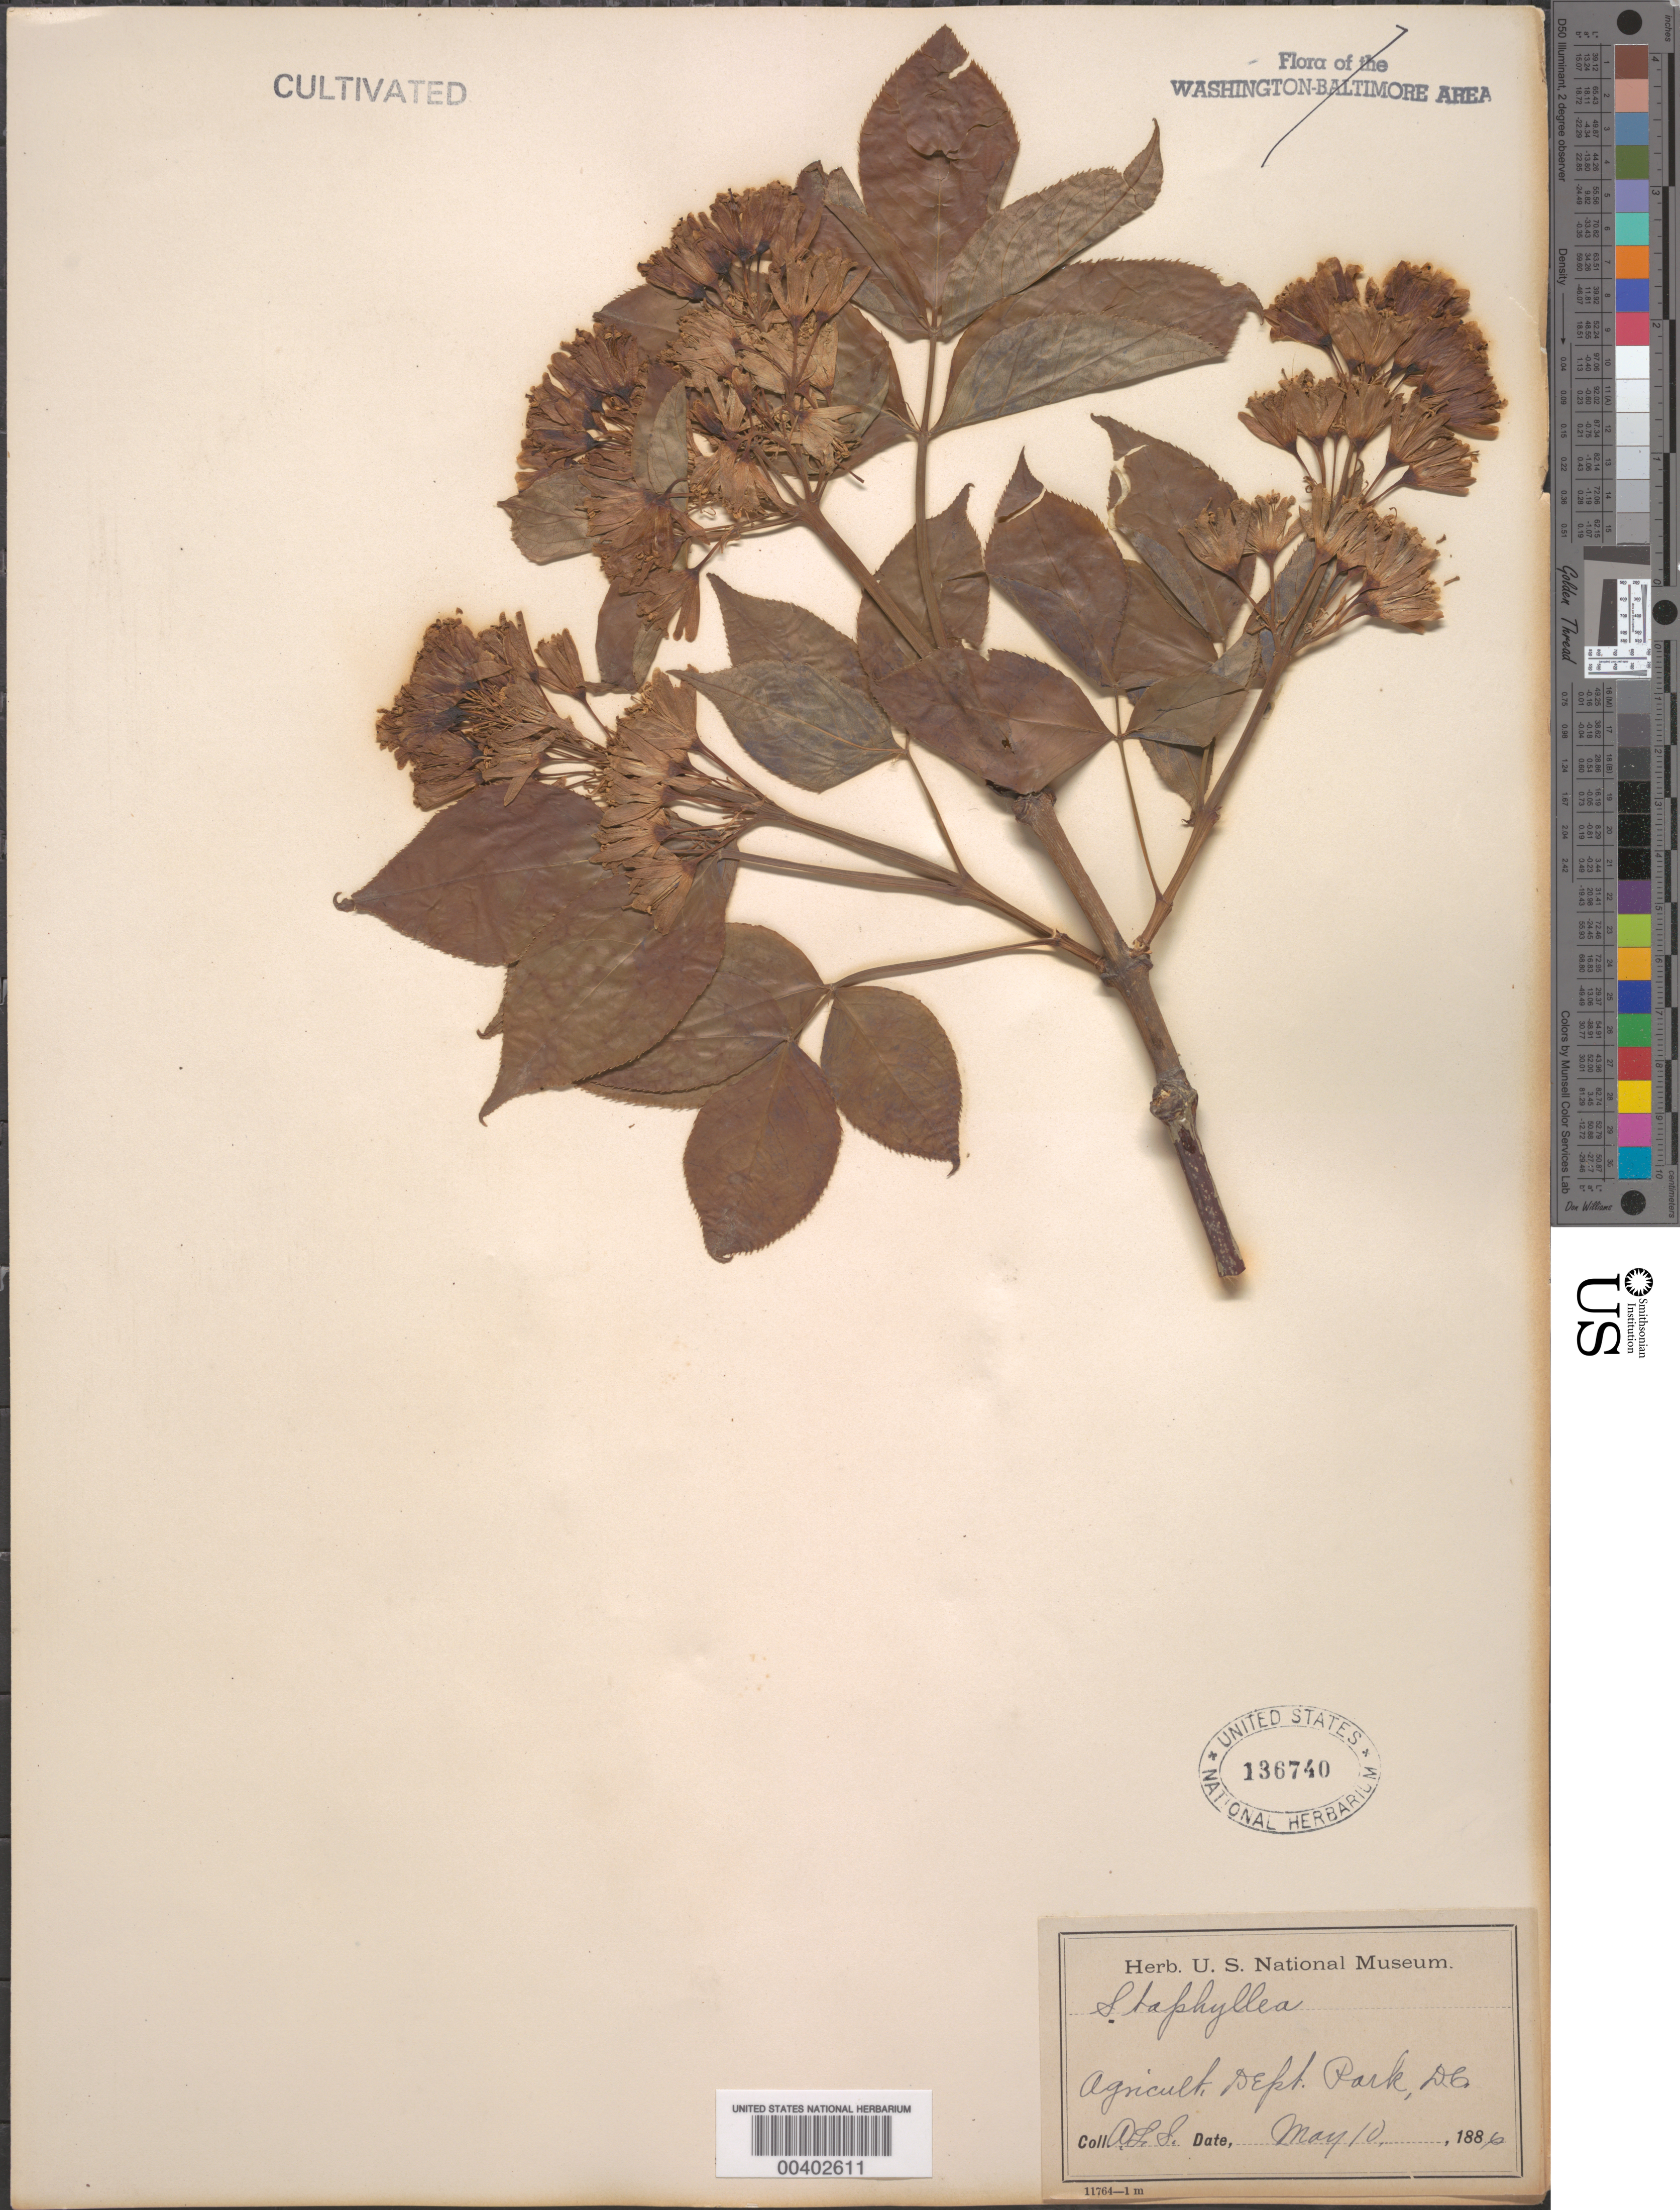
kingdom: Plantae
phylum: Tracheophyta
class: Magnoliopsida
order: Crossosomatales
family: Staphyleaceae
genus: Staphylea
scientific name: Staphylea trifolia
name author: L.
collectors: A. L. Sheldon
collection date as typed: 10 May 1886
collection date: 1886-05-10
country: United States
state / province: District of Columbia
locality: Agriculture grounds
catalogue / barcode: US 136740